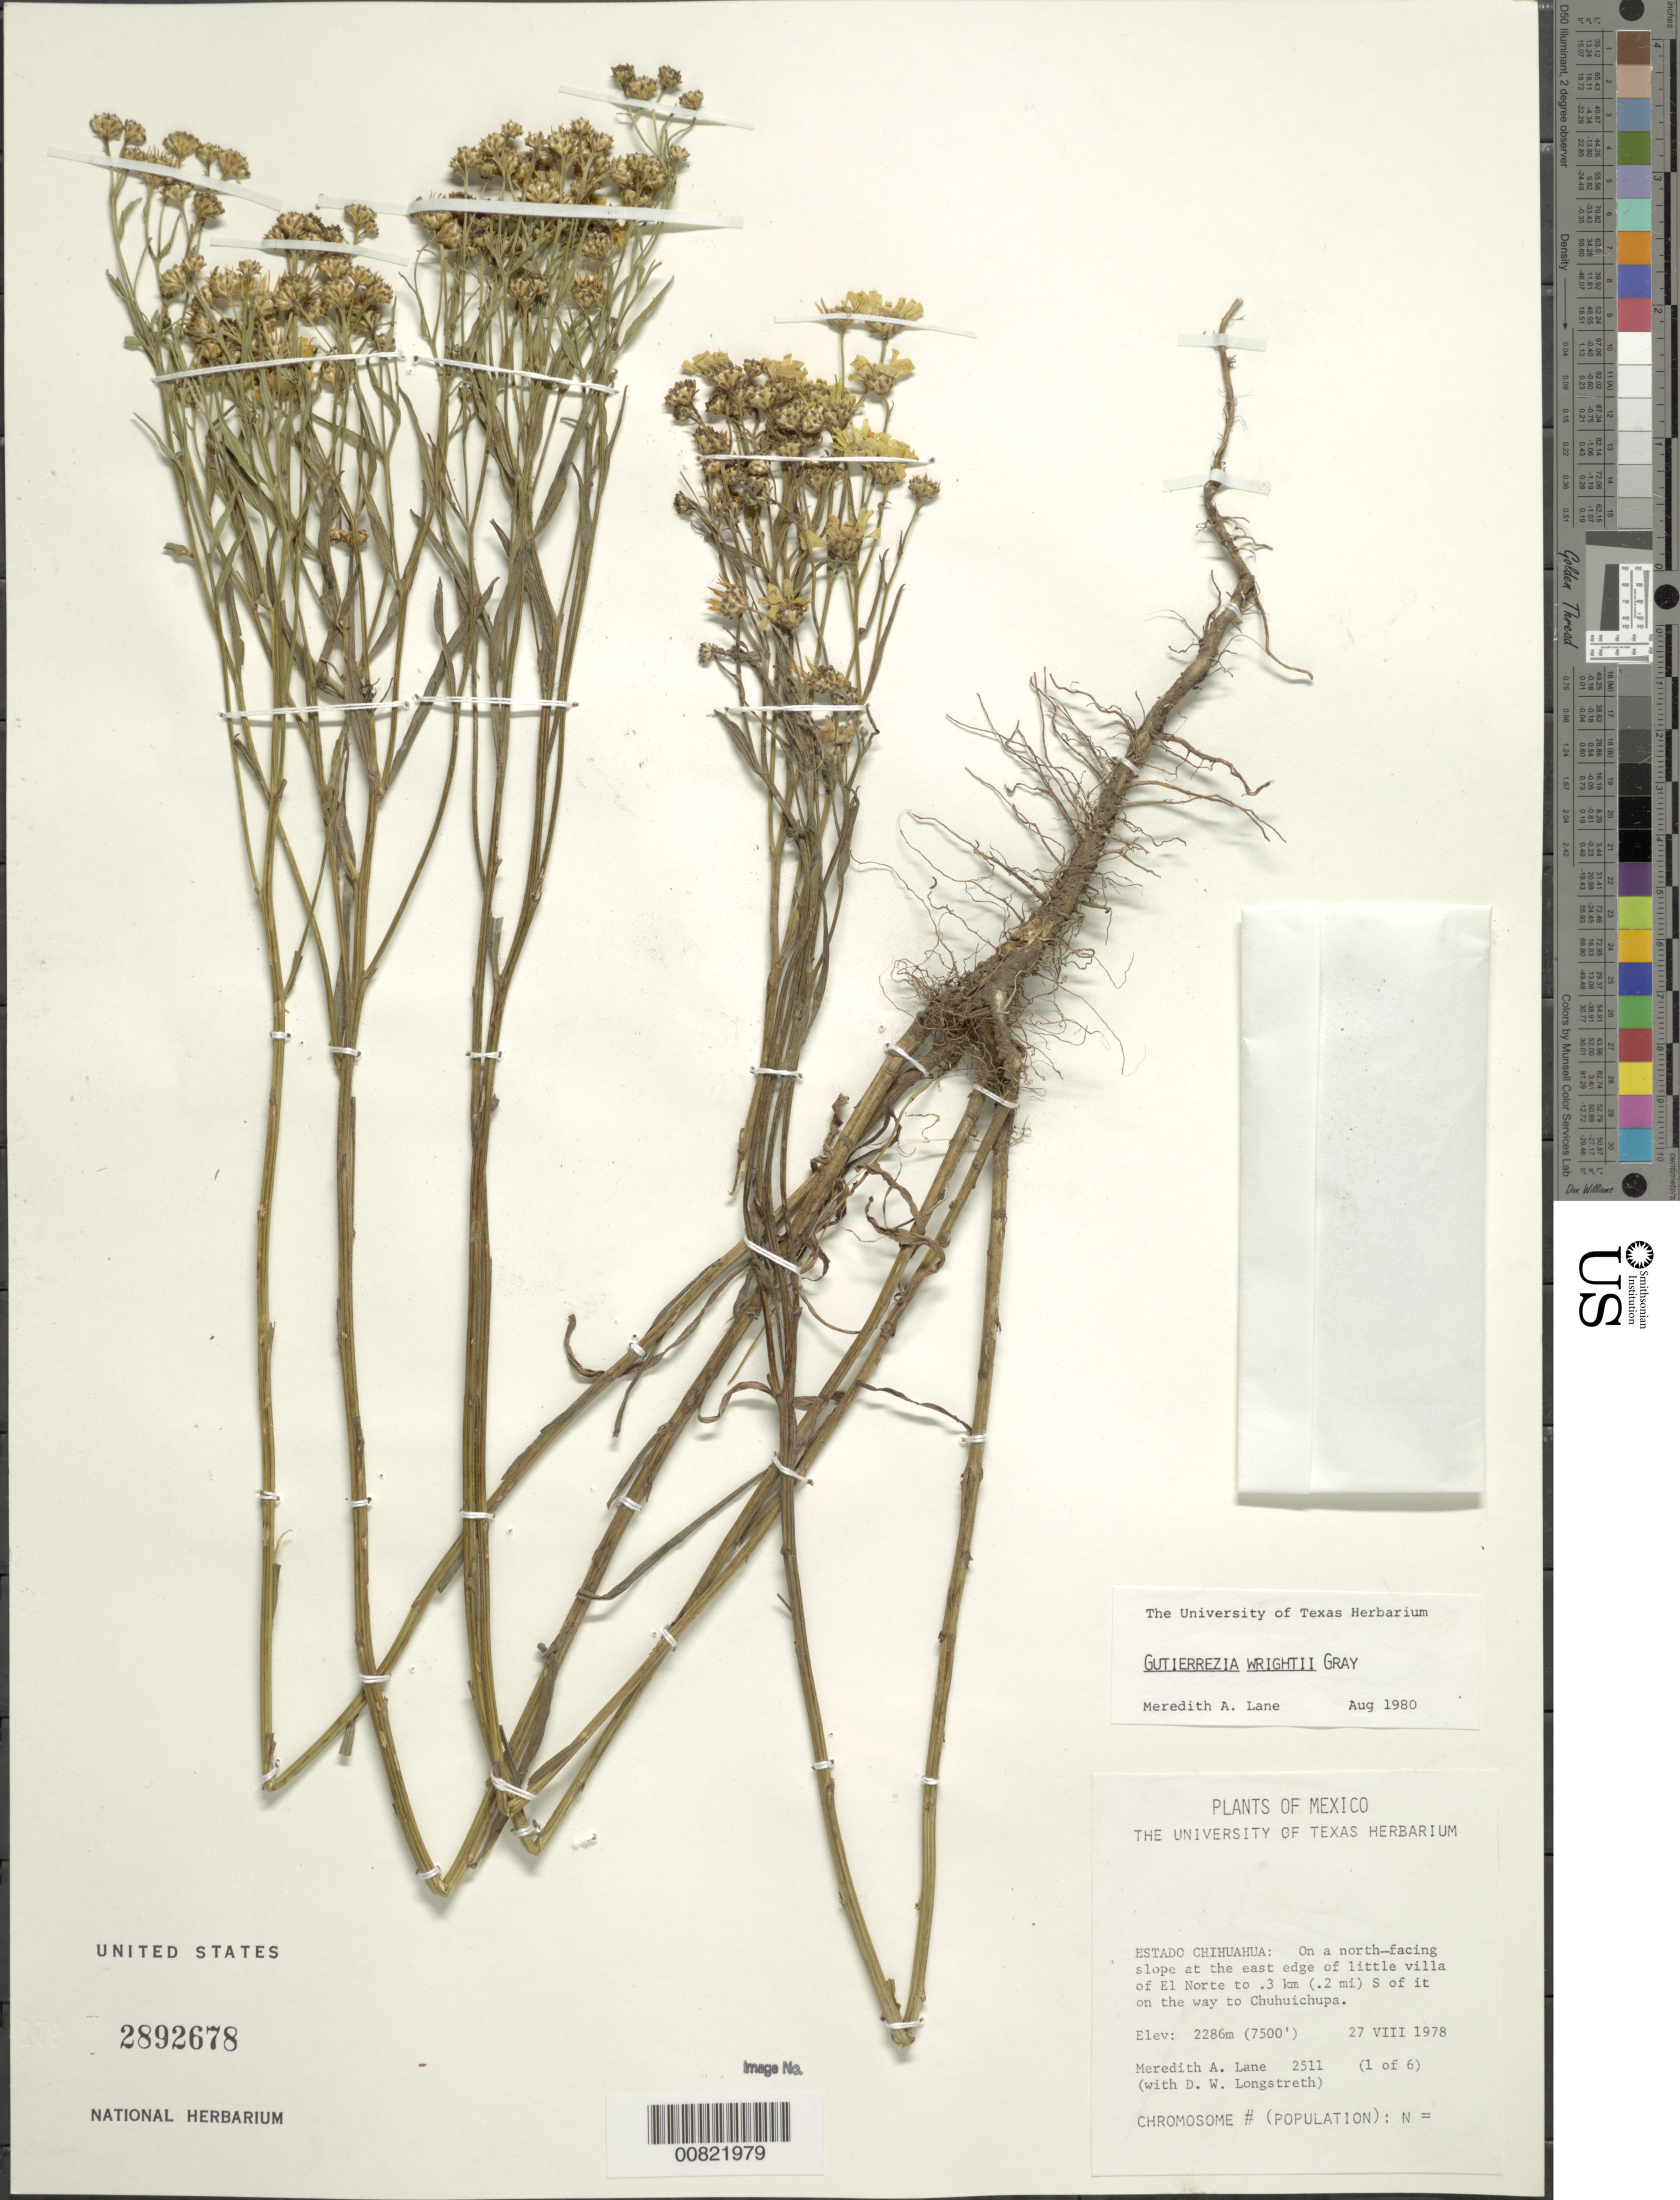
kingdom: Plantae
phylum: Tracheophyta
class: Magnoliopsida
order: Asterales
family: Asteraceae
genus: Gutierrezia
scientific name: Gutierrezia wrightii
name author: A. Gray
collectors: M. A. Lane & Longstreth, D. W.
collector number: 2511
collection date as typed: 27 Aug 1978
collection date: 1978-08-27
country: Mexico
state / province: Chihuahua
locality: On a north-facing slope at the east edge of little Villa of El Norte to .3 km (.2 mi.) S of it on the way to Chuhuichupa.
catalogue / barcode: US 2892678